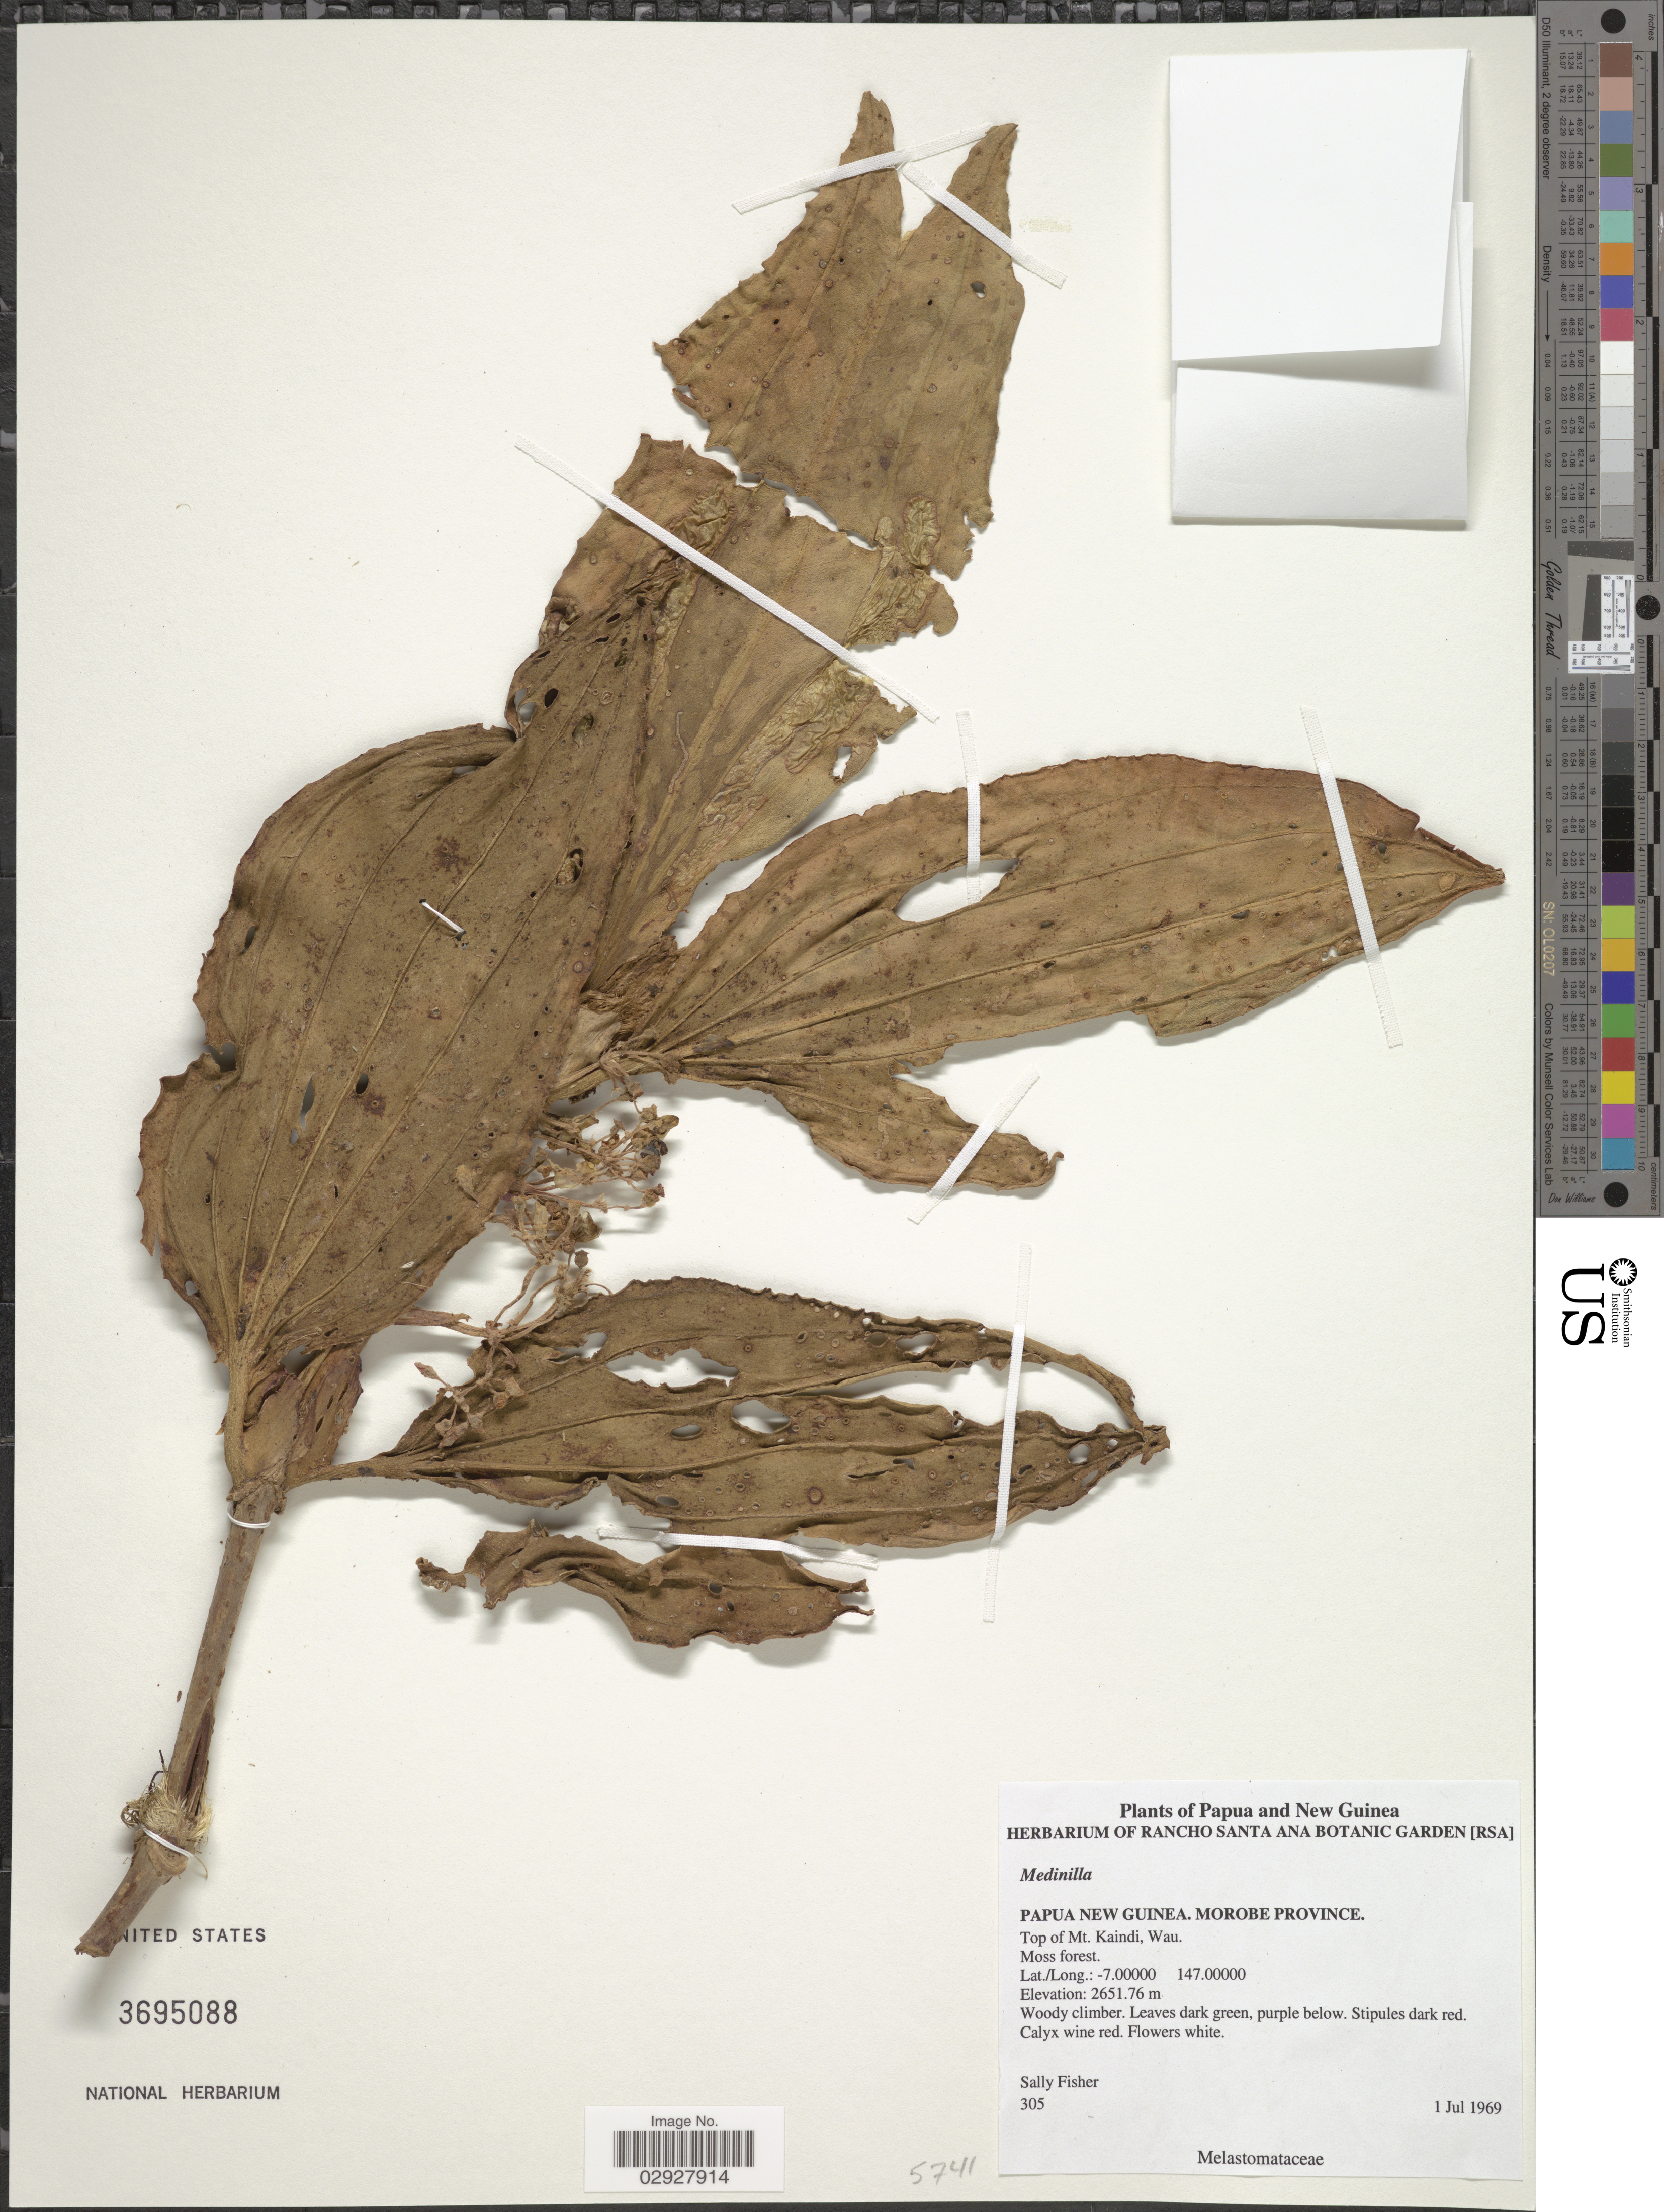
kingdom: Plantae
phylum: Tracheophyta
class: Magnoliopsida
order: Myrtales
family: Melastomataceae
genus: Medinilla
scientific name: Medinilla sp.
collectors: S. Fisher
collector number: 305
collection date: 1969-07-01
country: Papua New Guinea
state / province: Morobe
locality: Morobe Province, Top of Mt. Kaindi, Wau. Papua and New Guinea.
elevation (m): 2651.76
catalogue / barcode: US 3695088